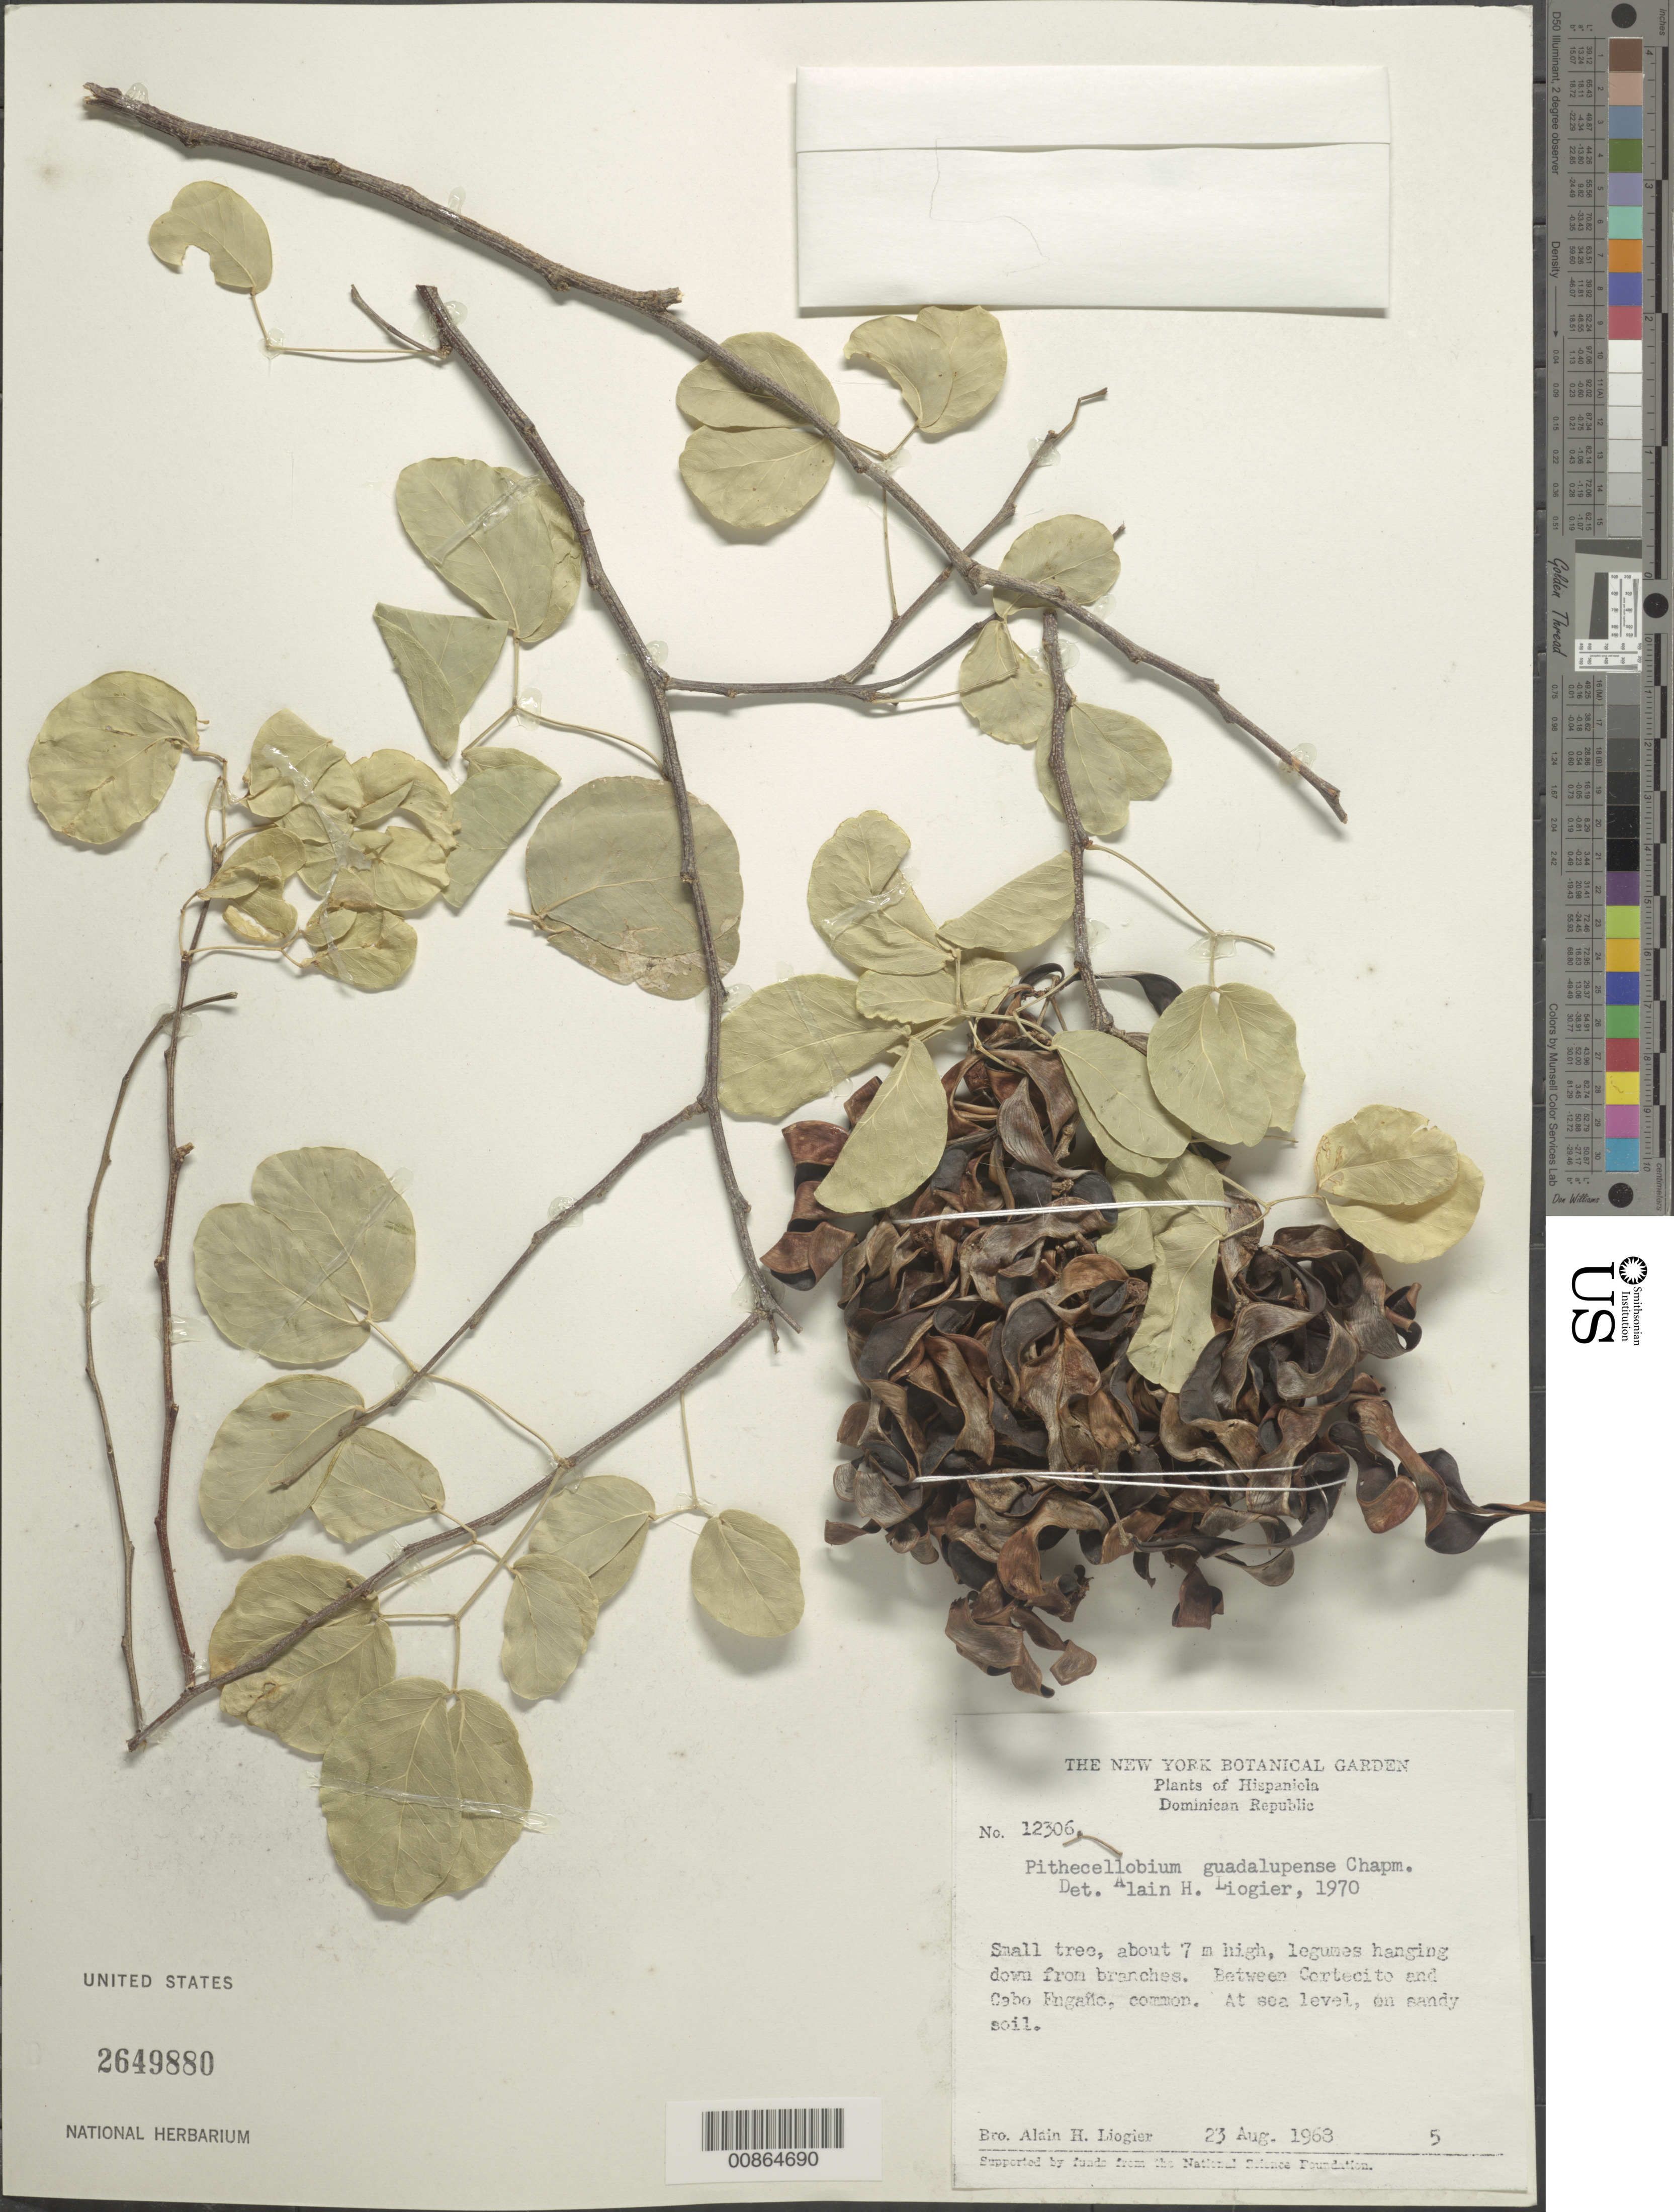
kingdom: Plantae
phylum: Tracheophyta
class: Magnoliopsida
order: Fabales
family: Fabaceae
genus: Pithecellobium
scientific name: Pithecellobium unguis-cati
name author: (L.) Benth.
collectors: A. H. Liogier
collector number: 12306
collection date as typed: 23 Aug 1968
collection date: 1968-08-23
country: Dominican Republic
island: Hispaniola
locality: Between Cortecito and Cabo Engaño.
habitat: Sandy soil.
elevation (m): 0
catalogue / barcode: US 2649880